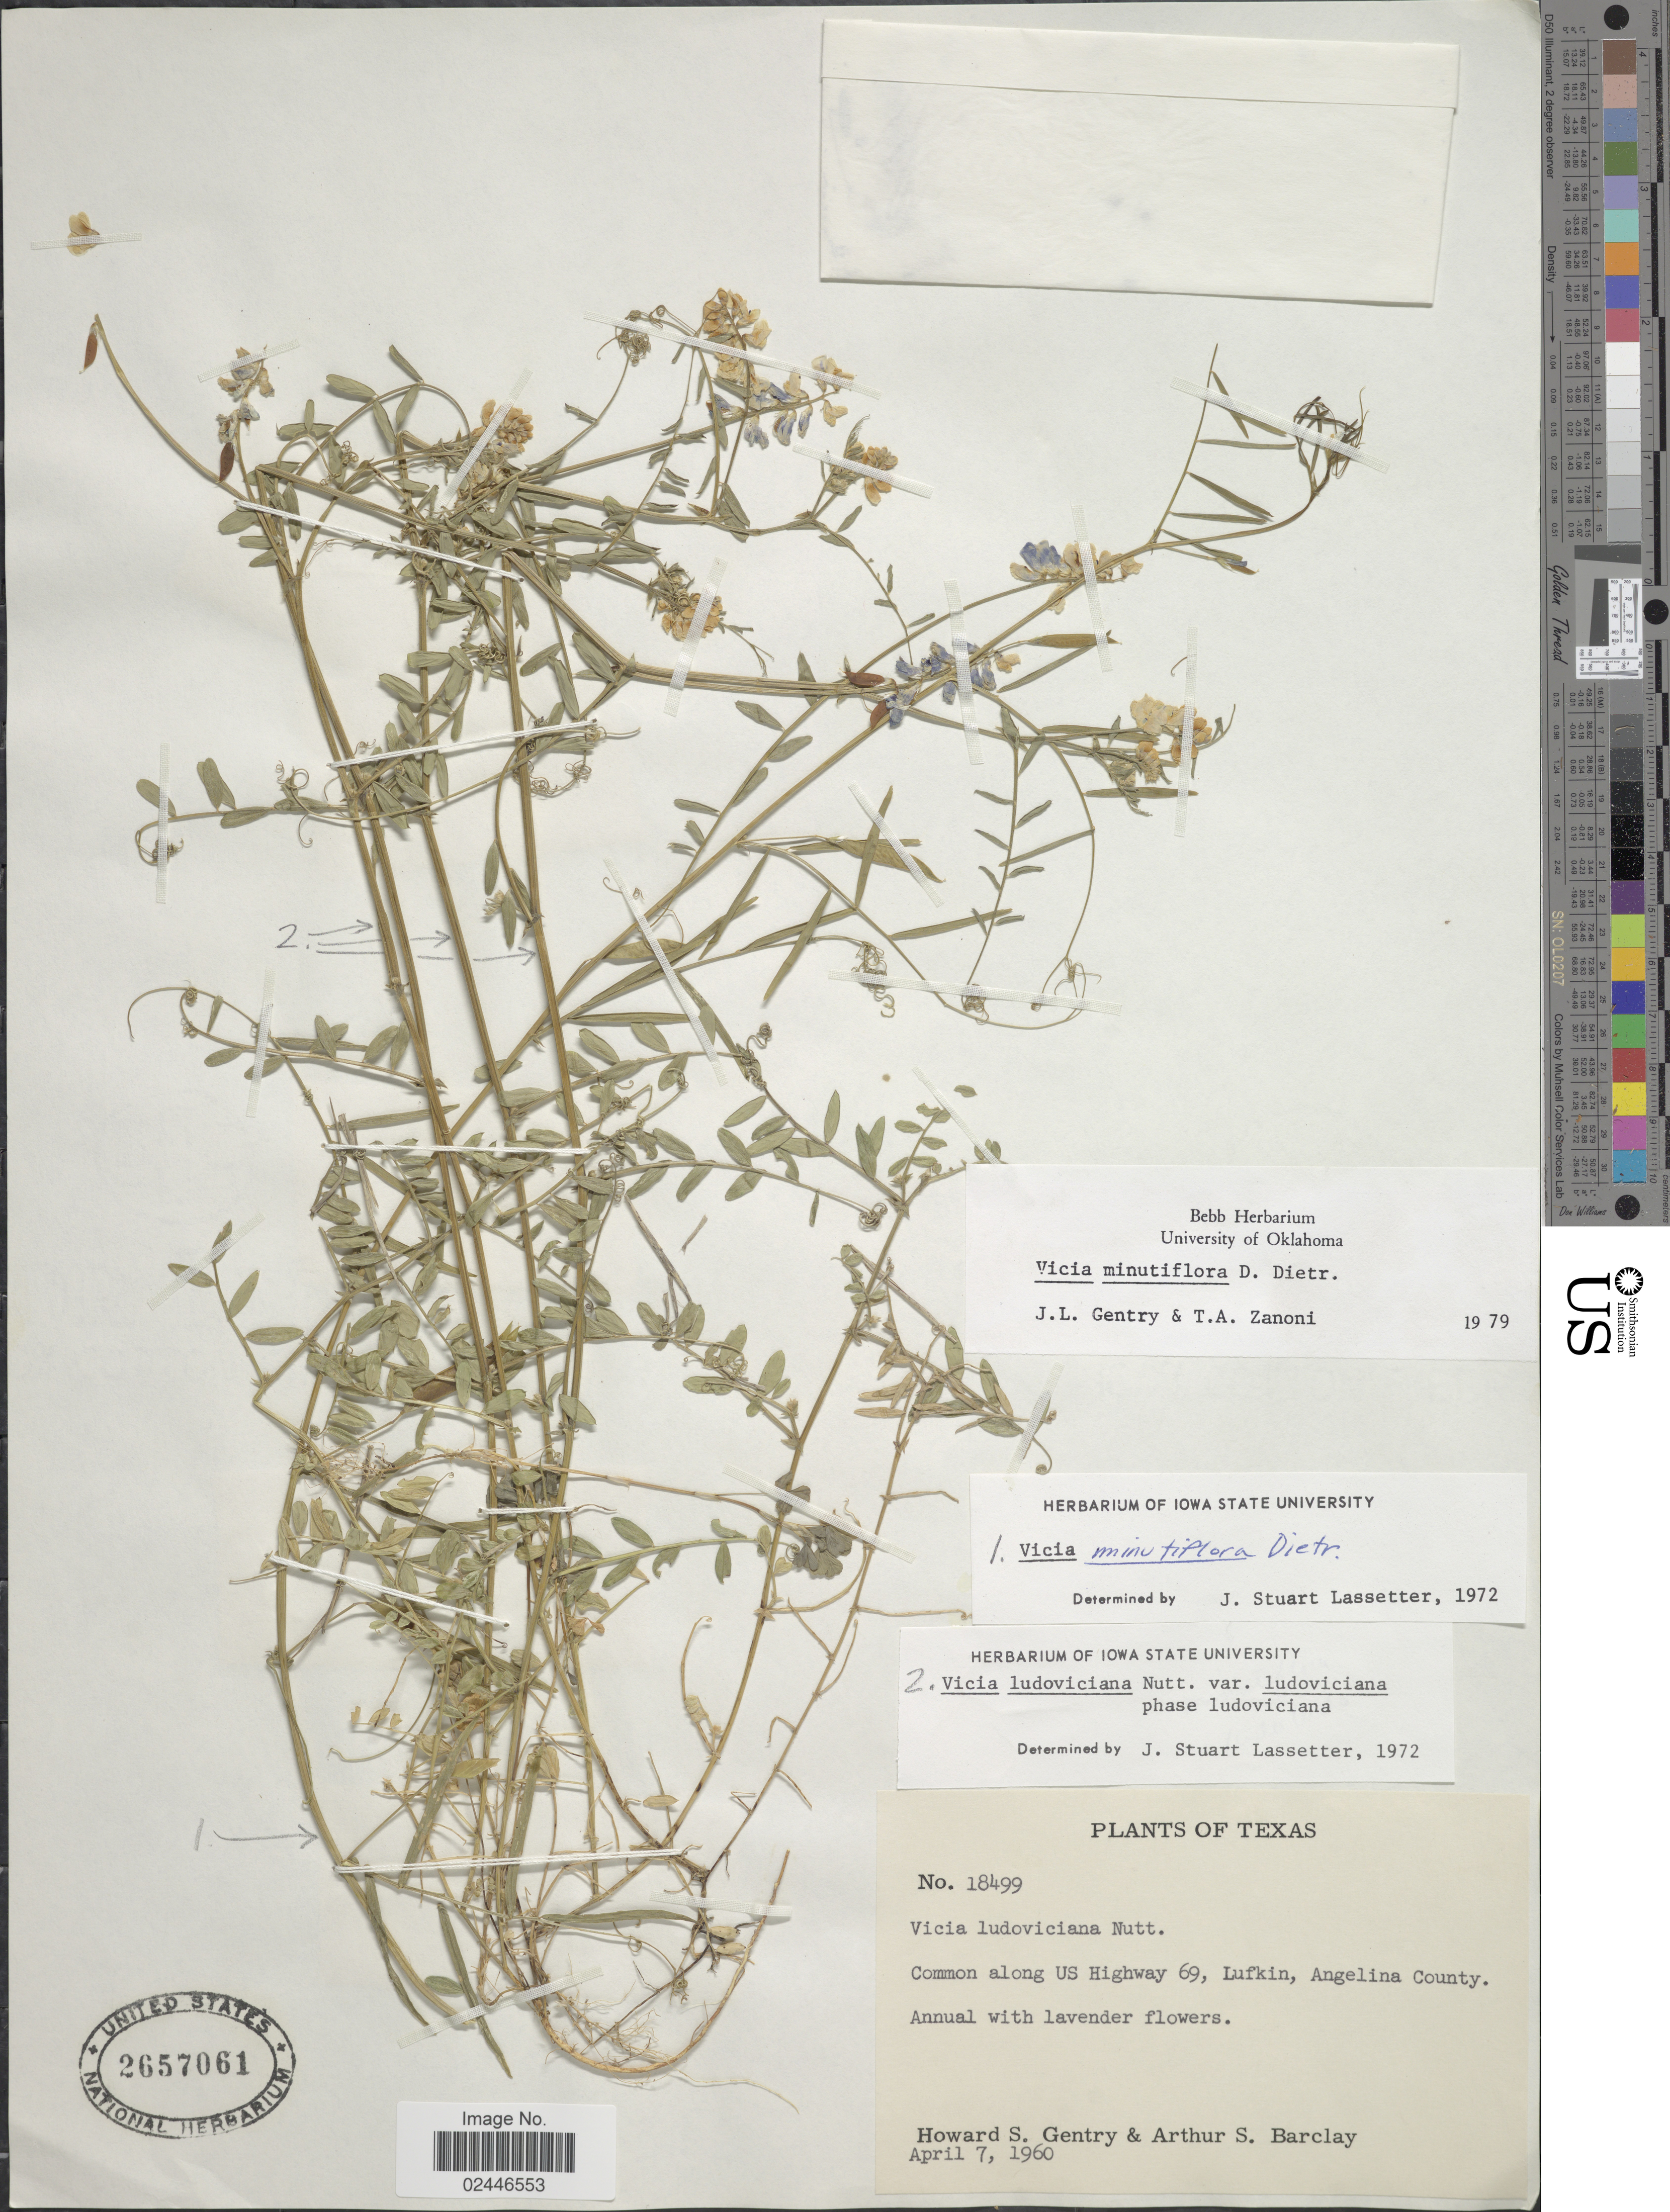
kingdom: Plantae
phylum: Tracheophyta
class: Magnoliopsida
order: Fabales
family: Fabaceae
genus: Vicia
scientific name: Vicia minutiflora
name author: D. Dietr.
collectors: H. S. Gentry & A. S. Barclay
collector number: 18499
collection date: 1960-04-07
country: United States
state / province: Texas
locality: Along US Highway 69, Lufkin, Angelina County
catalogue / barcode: US 2657061